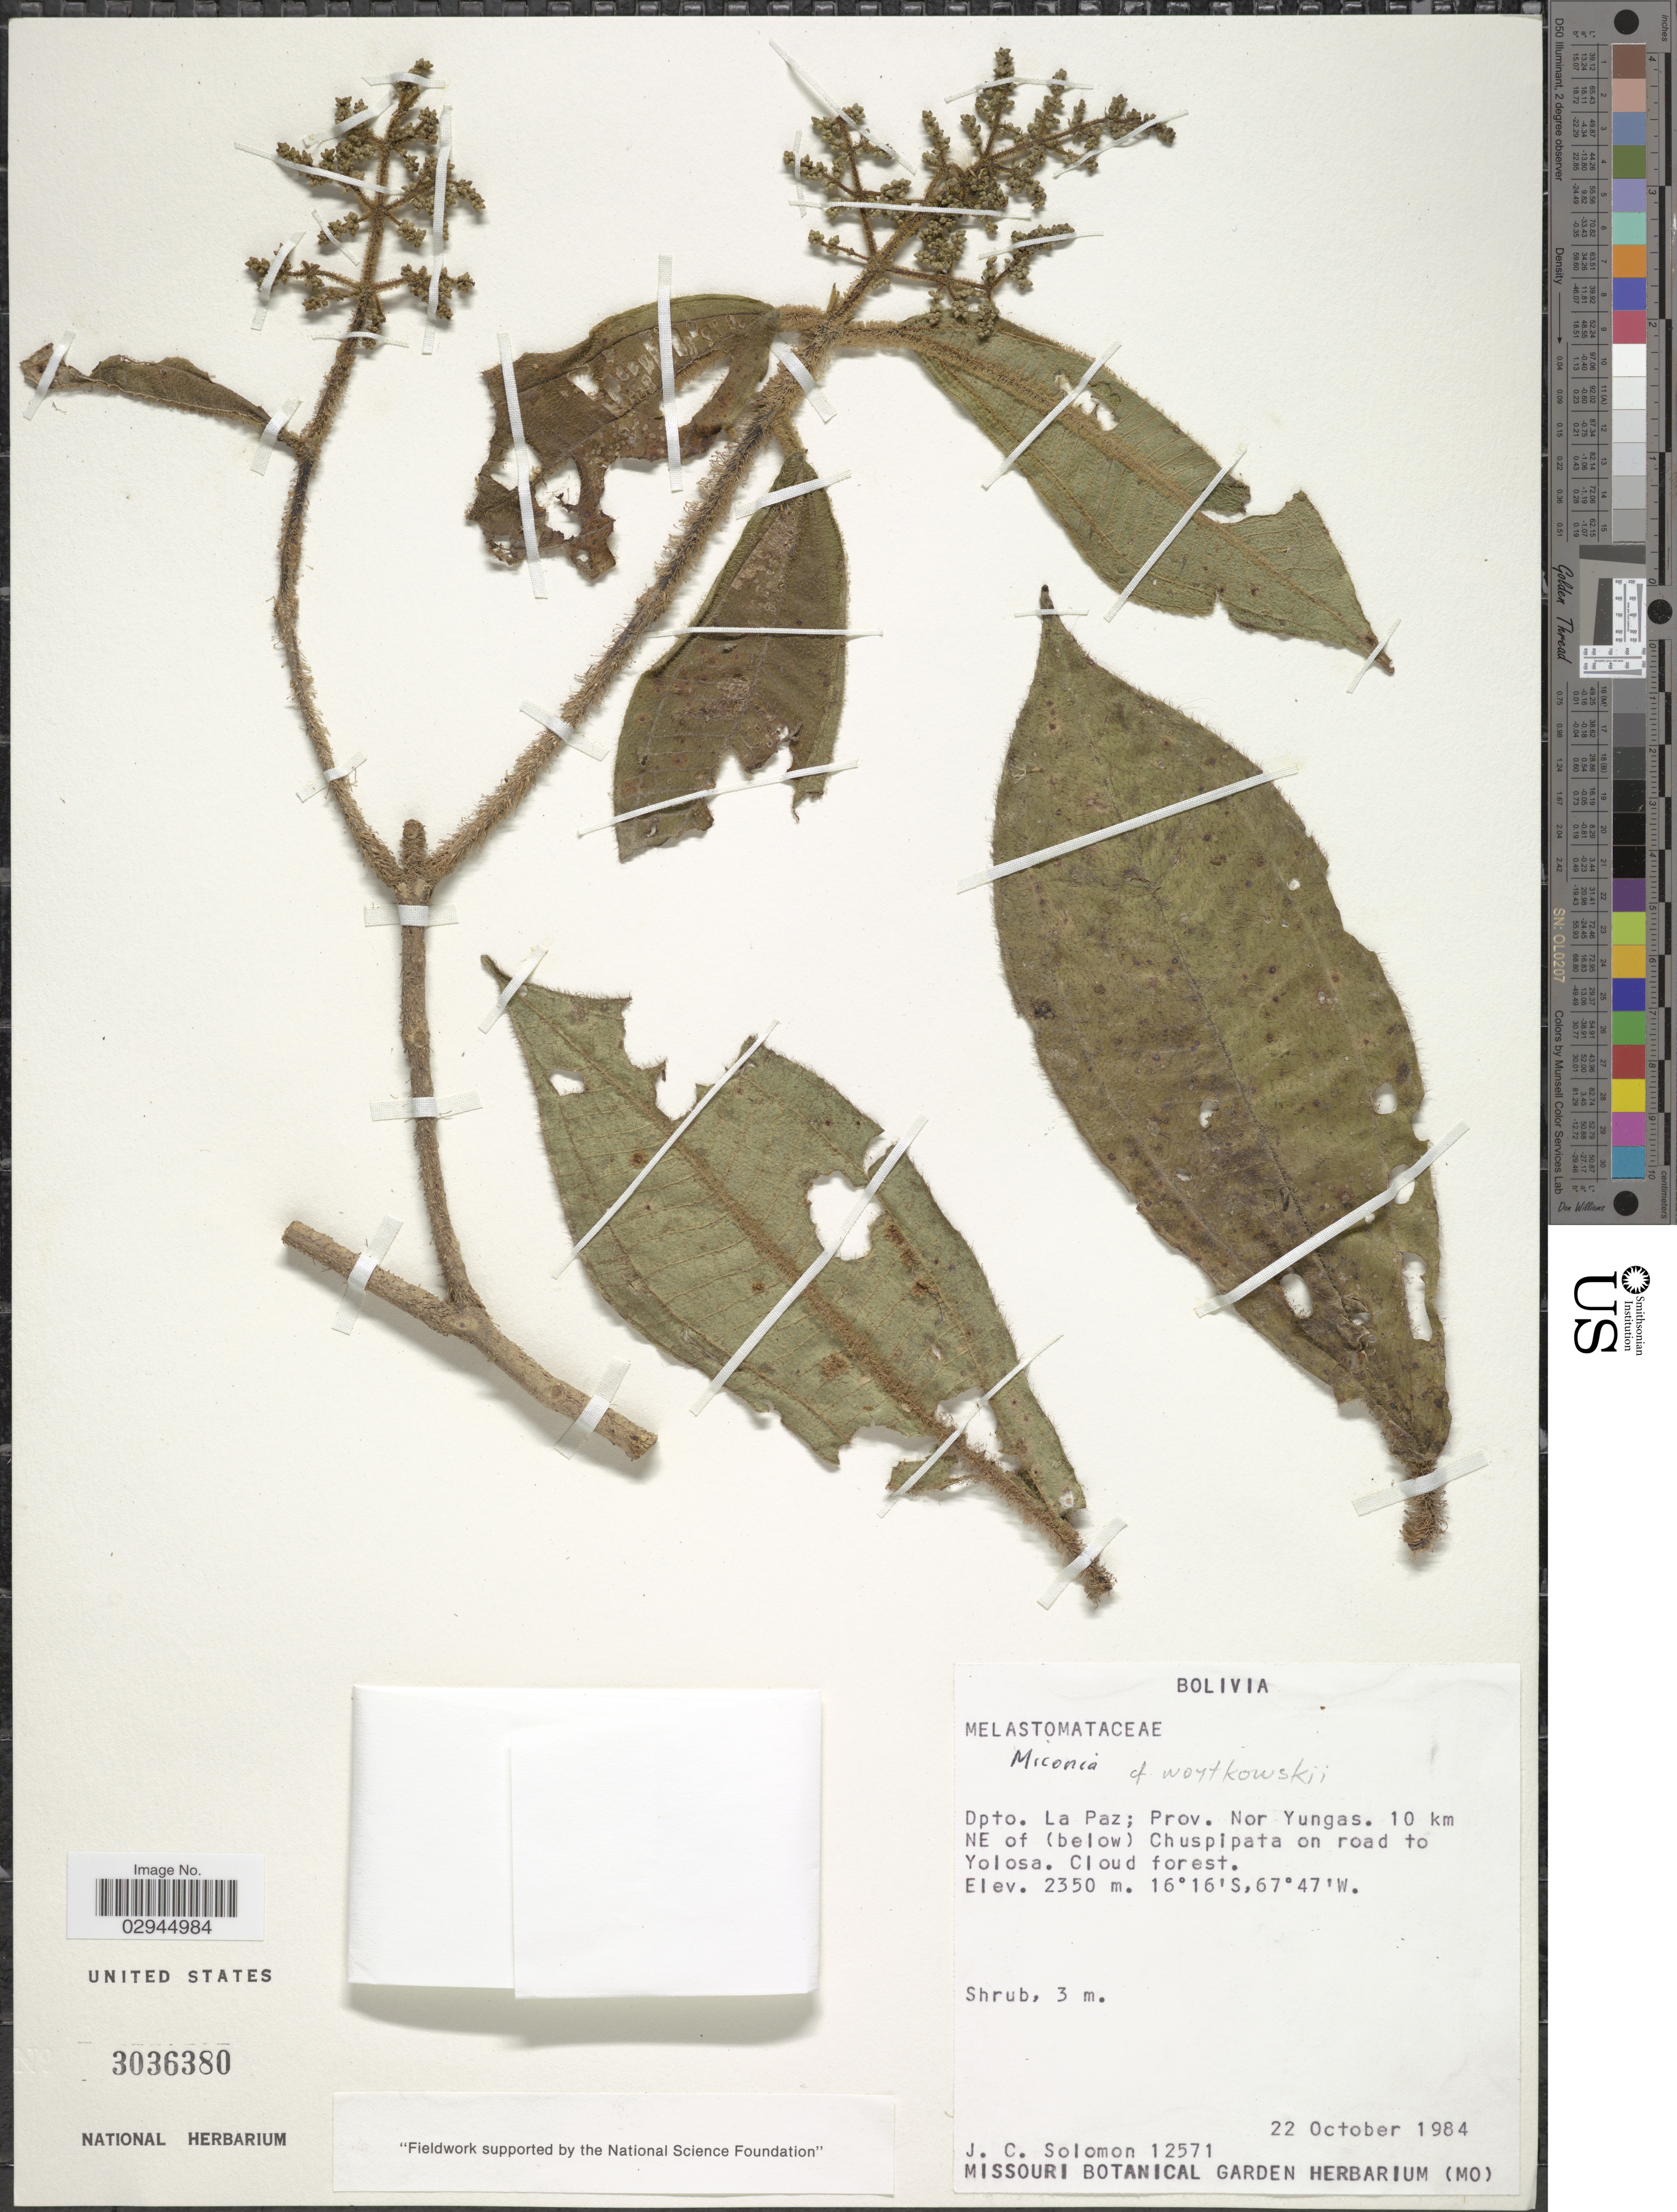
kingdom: Plantae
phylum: Tracheophyta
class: Magnoliopsida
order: Myrtales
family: Melastomataceae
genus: Miconia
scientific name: Miconia sp.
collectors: J. C. Solomon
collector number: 12571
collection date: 1984-10-22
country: Bolivia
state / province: La Paz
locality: Dpto. La Paz; Prov. Nor Yungas. 10 km NE of (below) Chuspipata on road to Yolosa.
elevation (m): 2350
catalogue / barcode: US 3036380